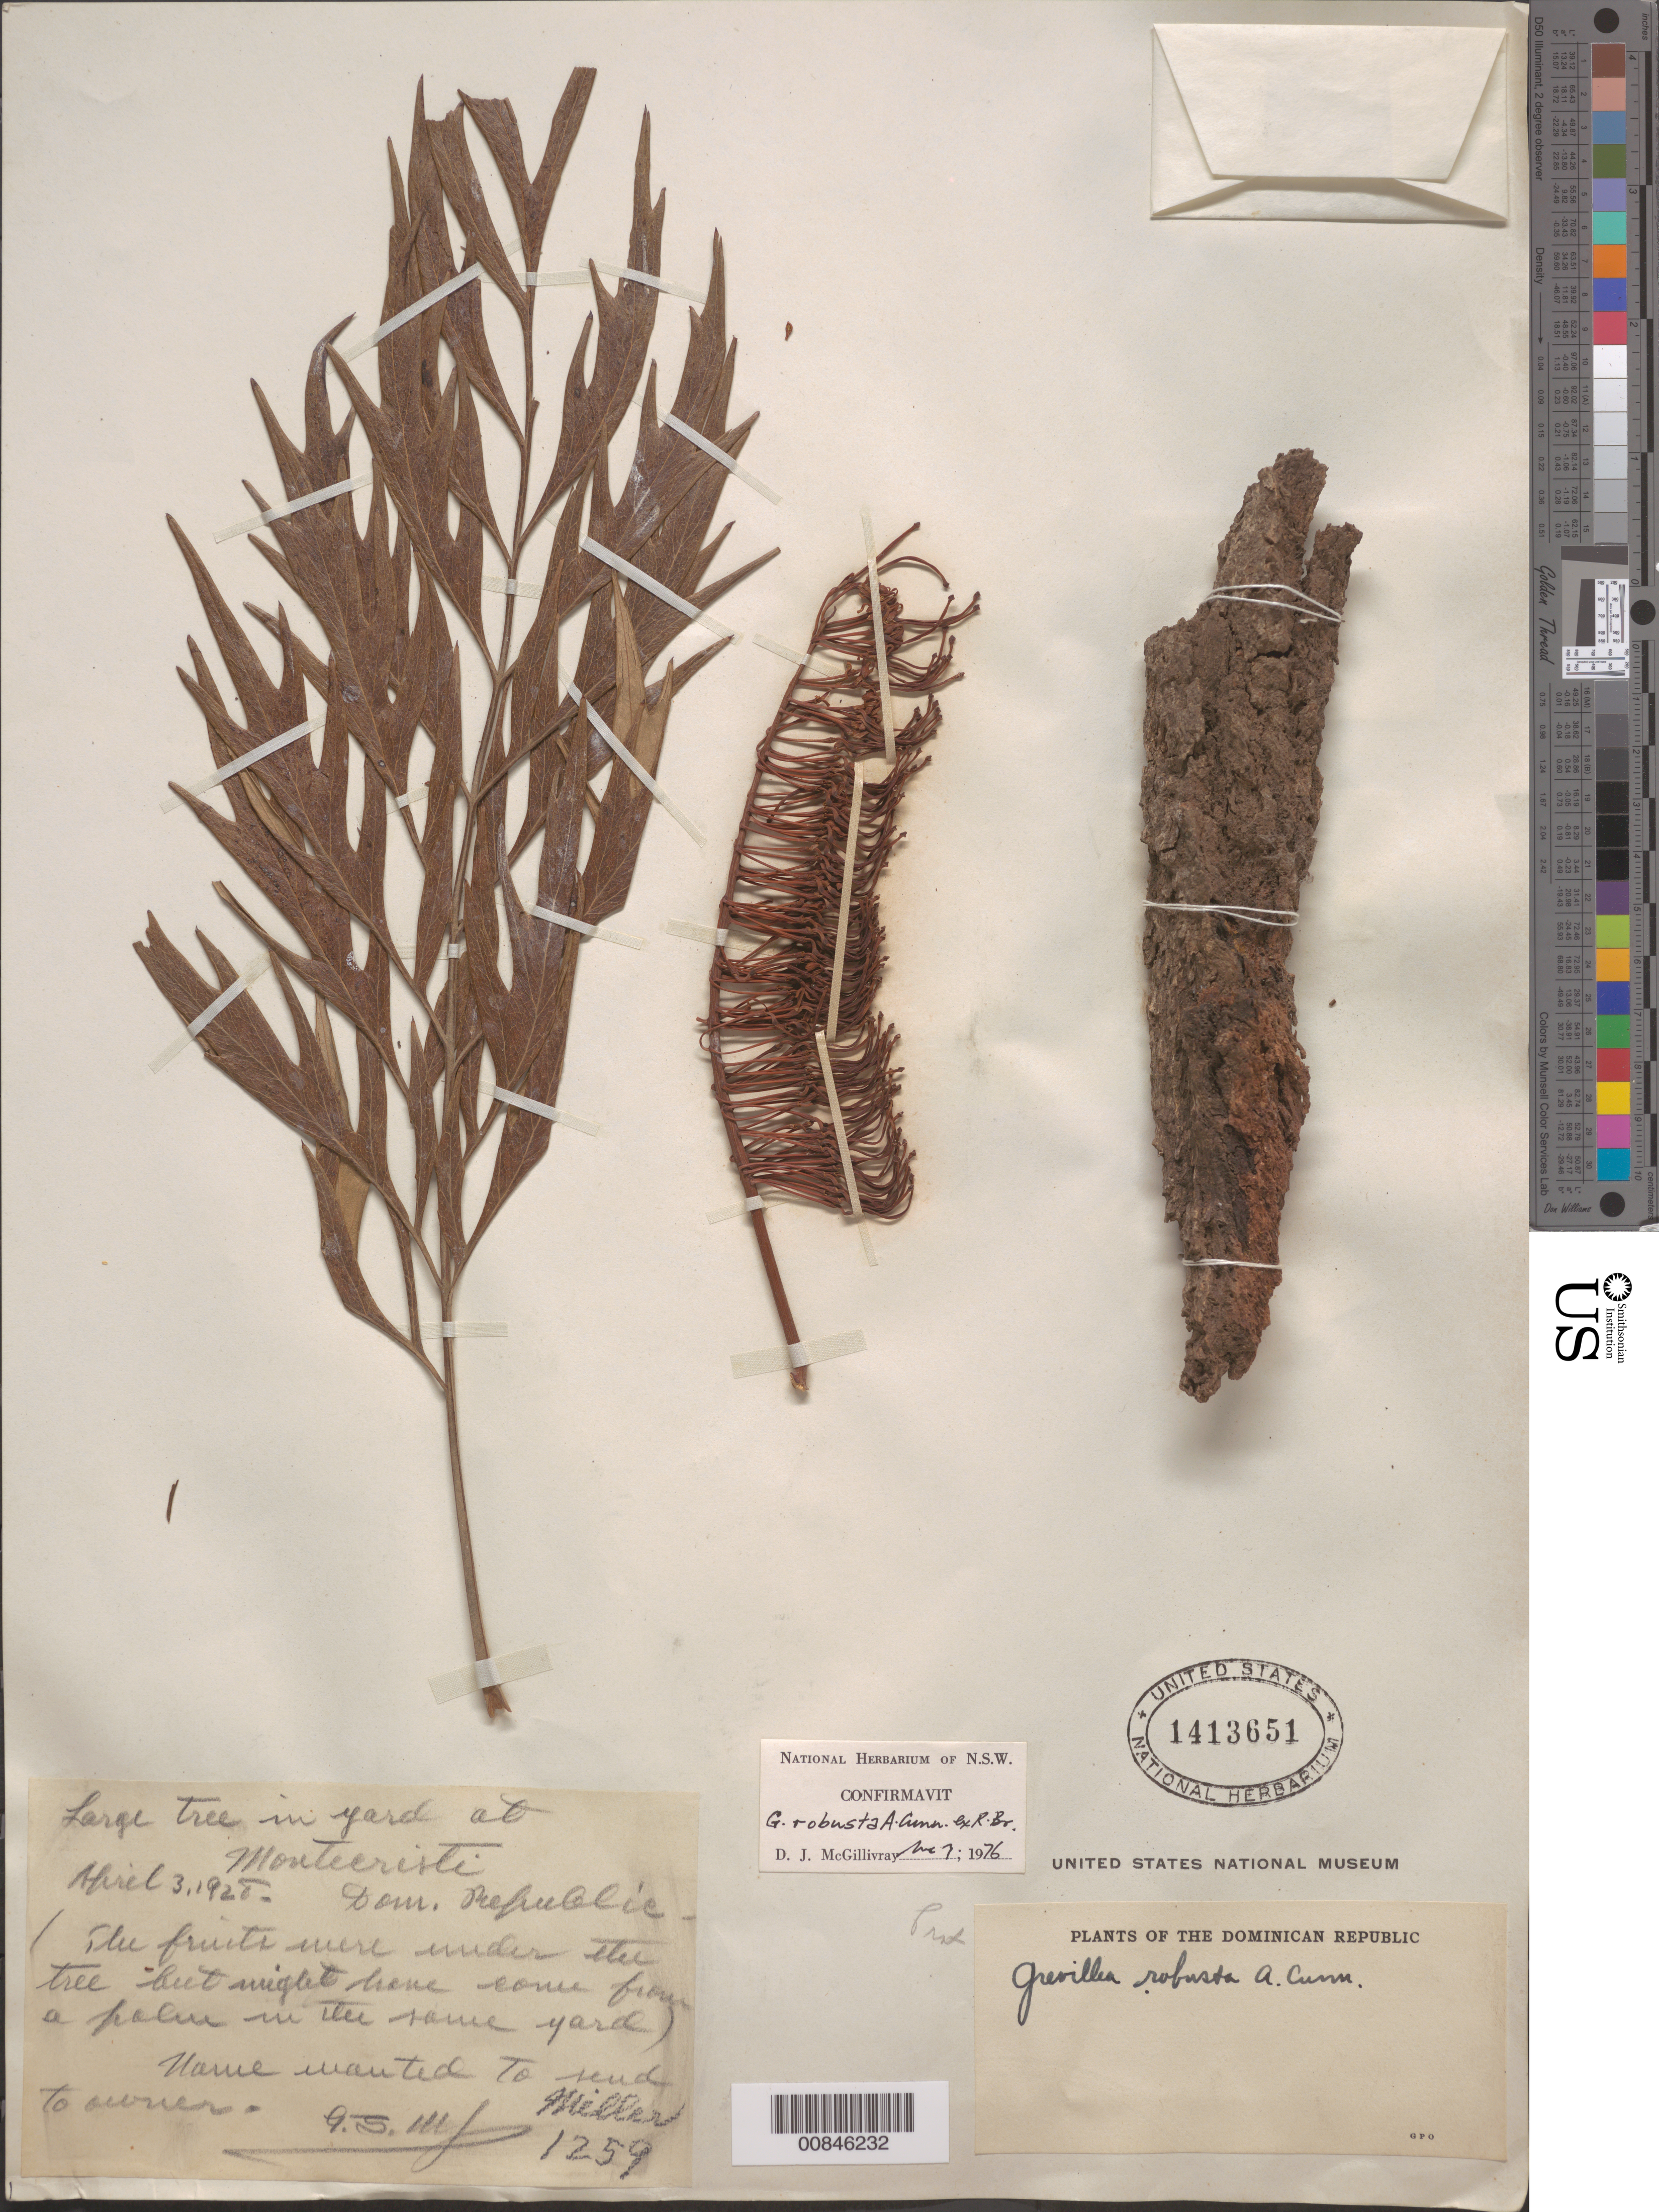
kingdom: Plantae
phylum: Tracheophyta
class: Magnoliopsida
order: Proteales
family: Proteaceae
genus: Grevillea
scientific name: Grevillea robusta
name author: A. Cunn.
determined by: McGillivray, Donald J.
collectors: G. S. Miller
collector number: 1259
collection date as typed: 03 Apr 1928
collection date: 1928-04-03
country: Dominican Republic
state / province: Monte Cristi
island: Hispaniola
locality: Montecristi.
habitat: In yard.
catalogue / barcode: US 1413651